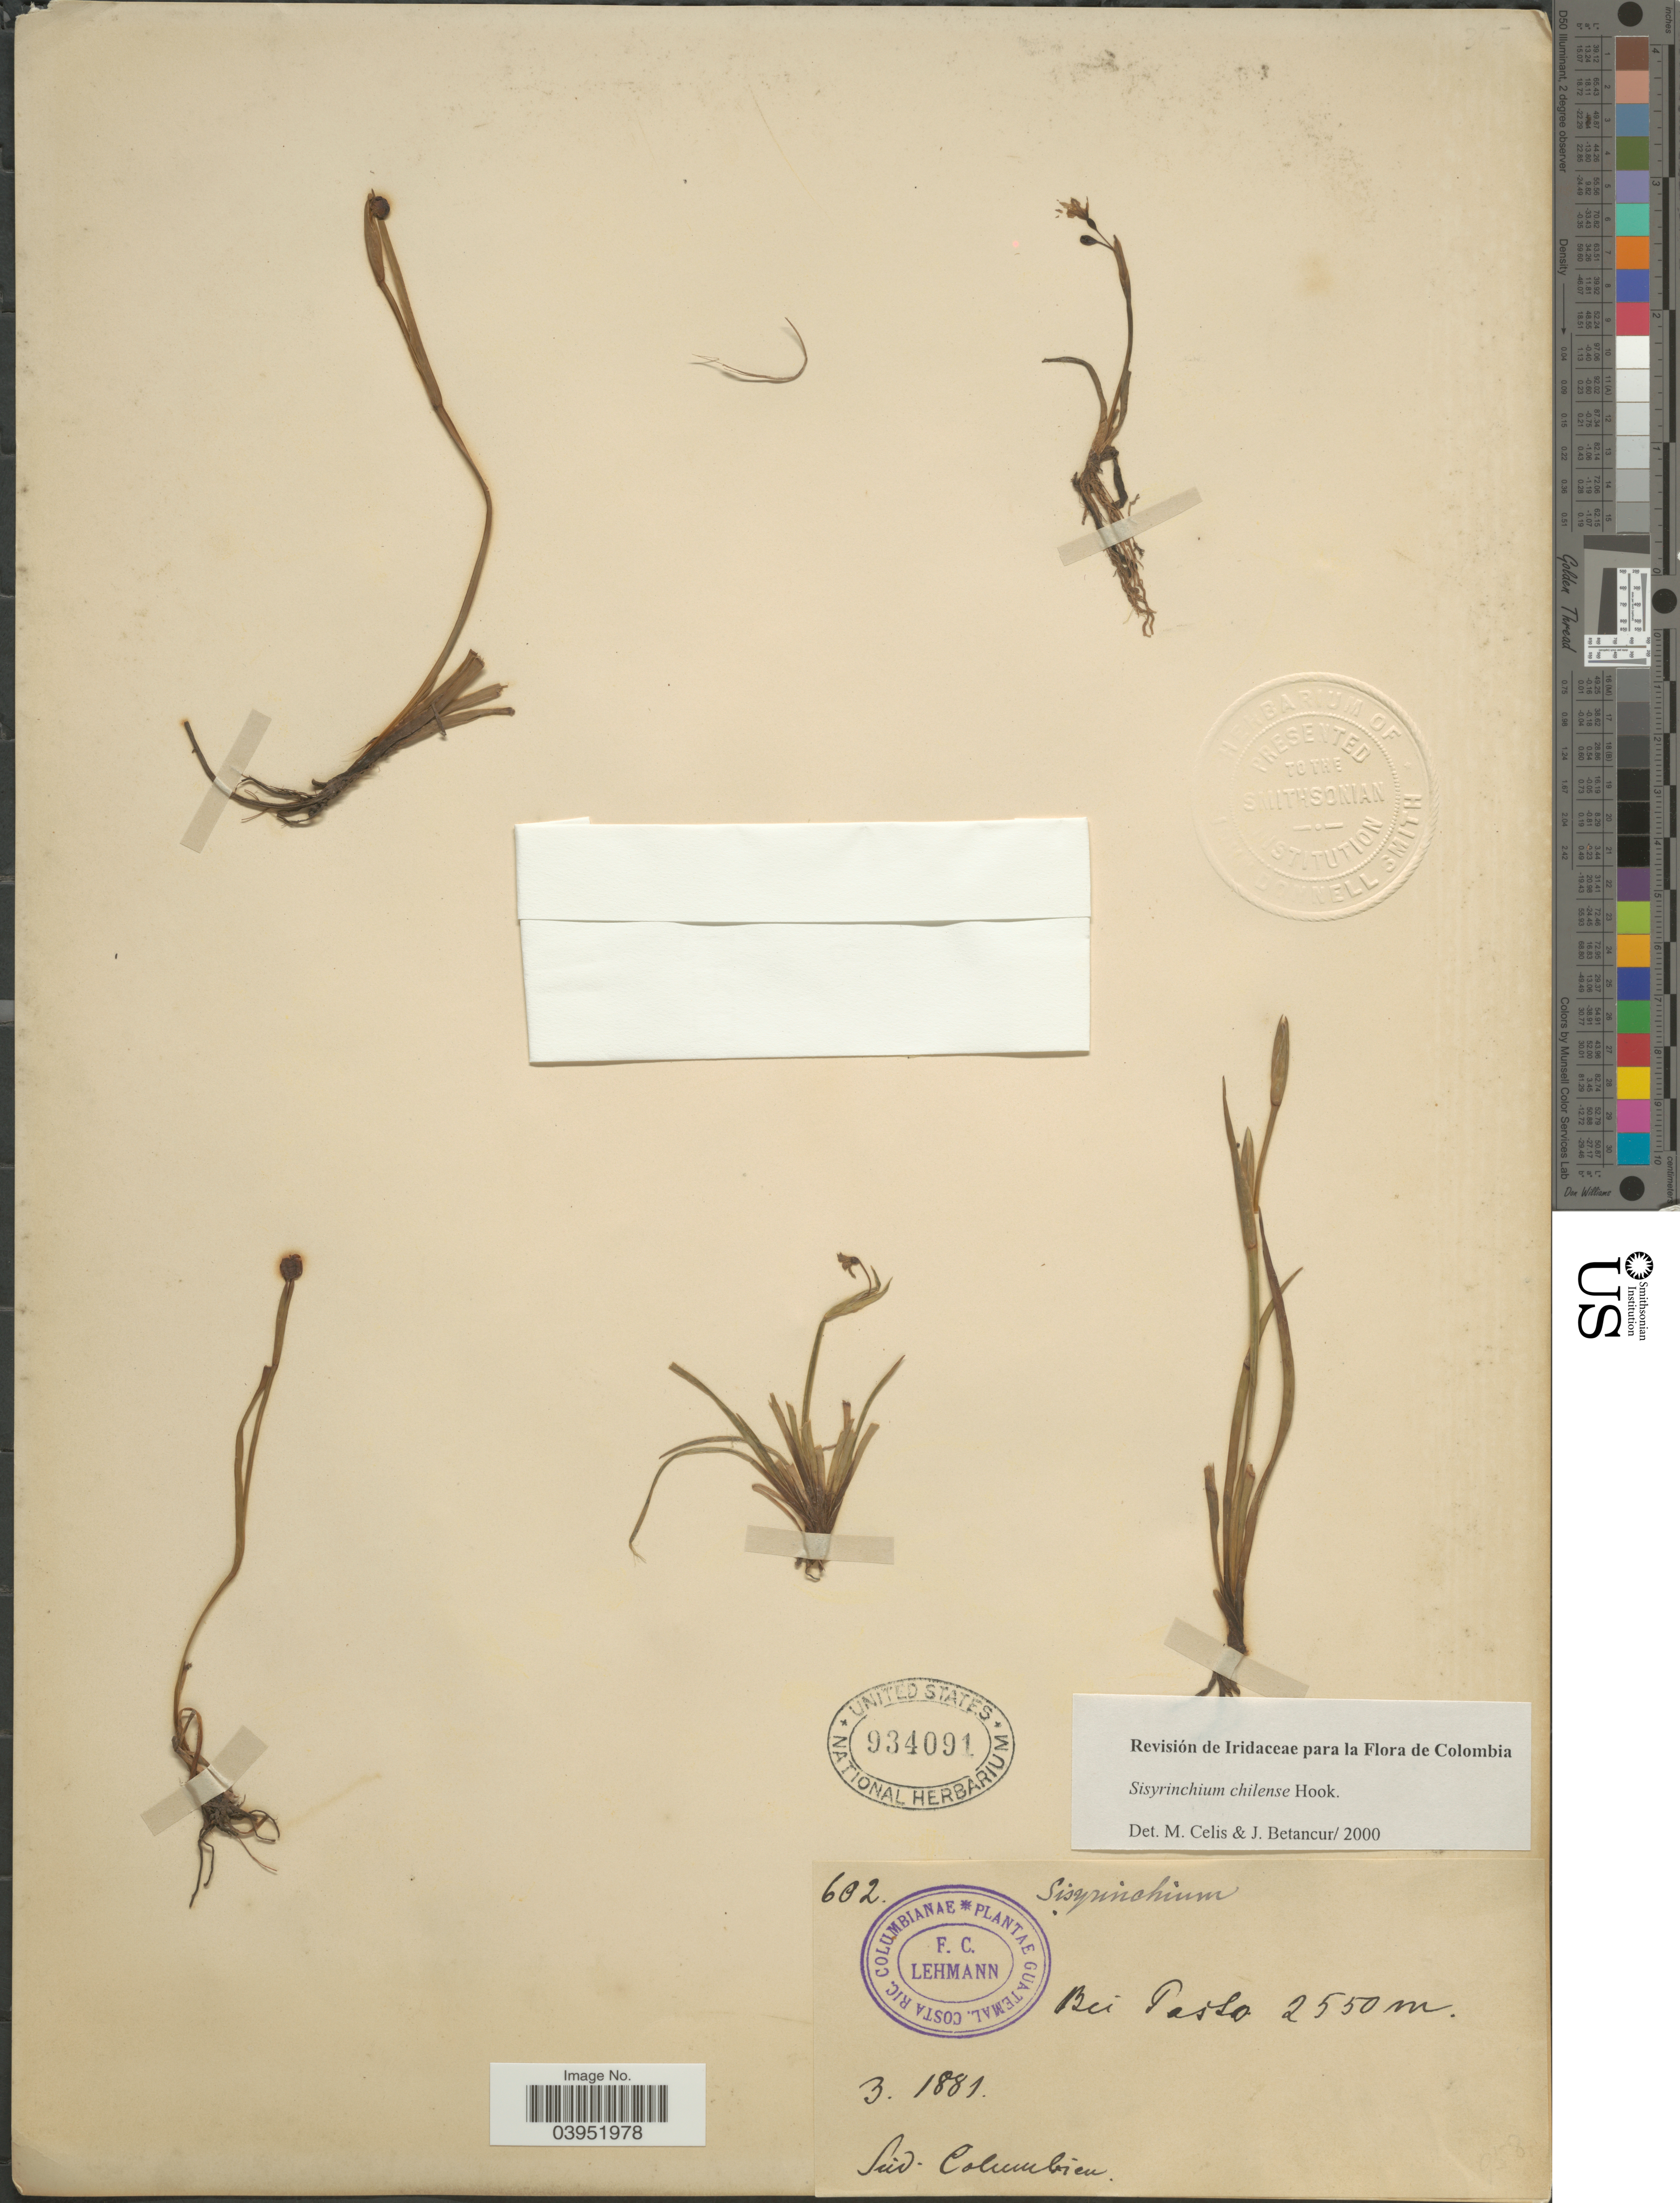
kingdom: Plantae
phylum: Tracheophyta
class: Liliopsida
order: Asparagales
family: Iridaceae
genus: Sisyrinchium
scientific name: Sisyrinchium chilense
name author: Hook.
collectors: F. C. Lehmann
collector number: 602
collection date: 1881-03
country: Colombia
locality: Bei Pasto. Süd-Columbien.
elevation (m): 2550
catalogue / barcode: US 934091